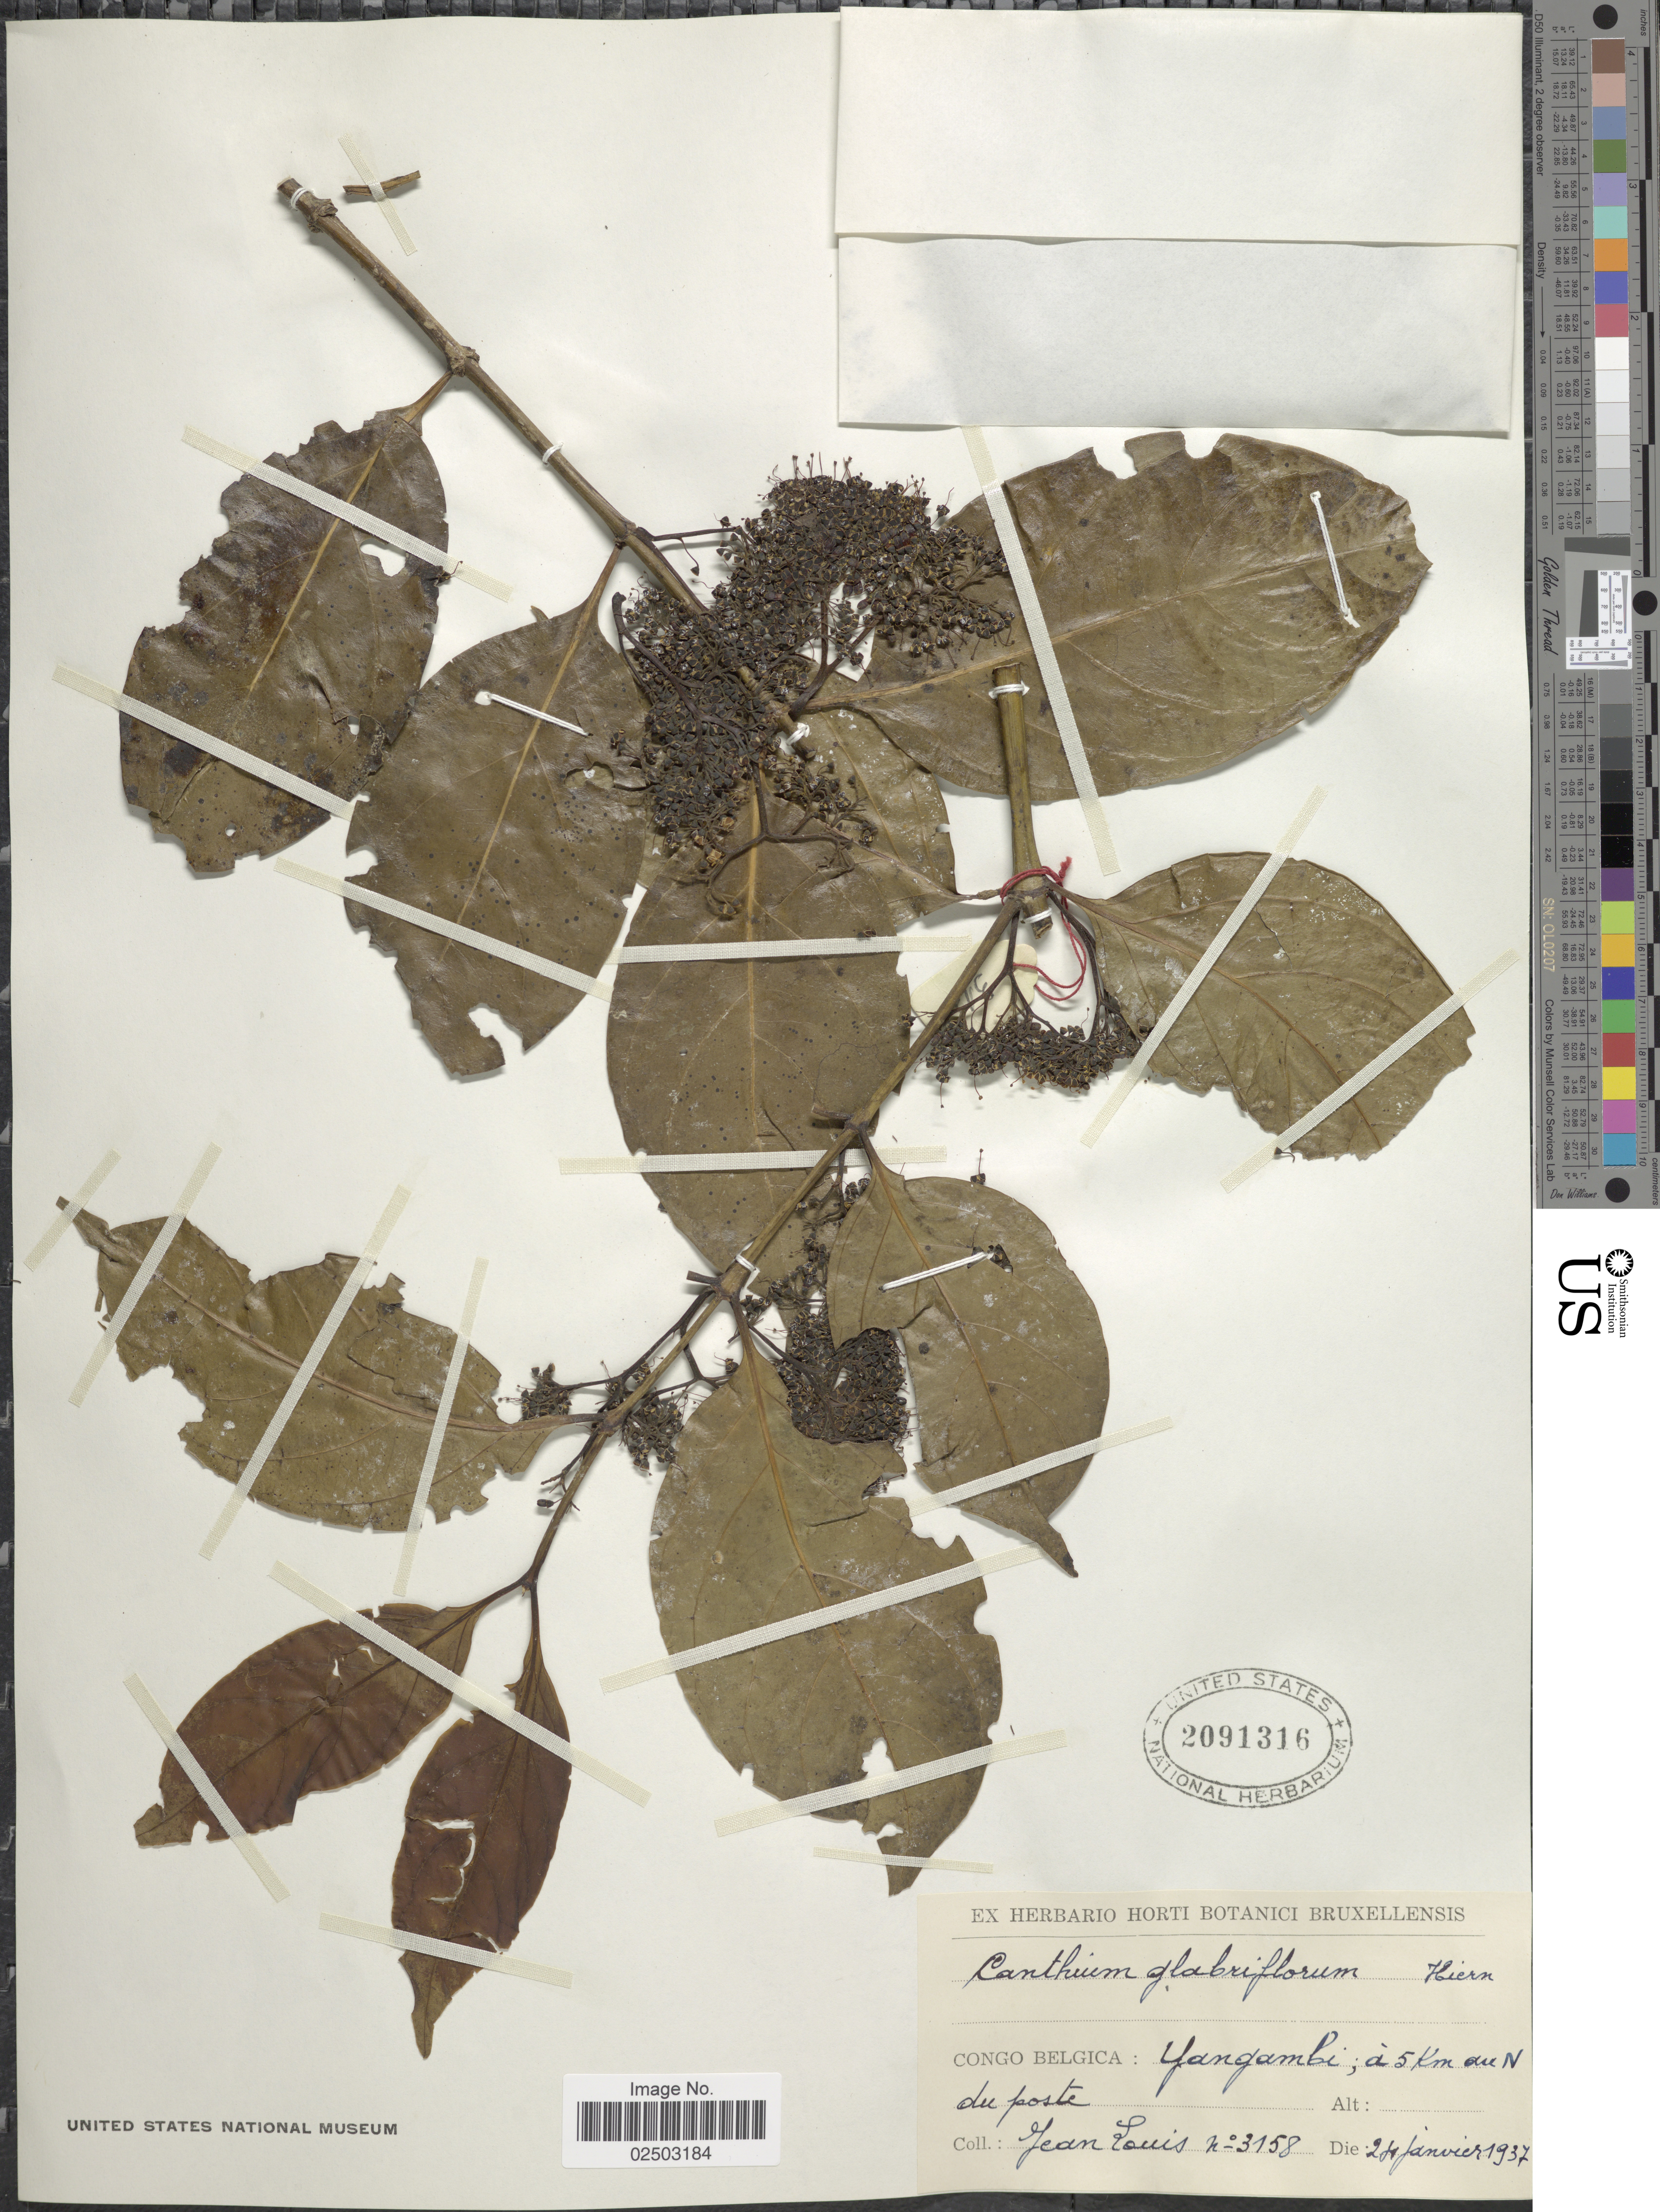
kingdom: Plantae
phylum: Tracheophyta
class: Magnoliopsida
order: Gentianales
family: Rubiaceae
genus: Canthium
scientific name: Canthium glabriflorum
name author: Hiern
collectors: J. Louis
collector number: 3158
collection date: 1937-01-24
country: Congo, Democratic Republic of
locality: Congo Belgica: Yangambi; a 5 km du N du poste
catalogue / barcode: US 2091316